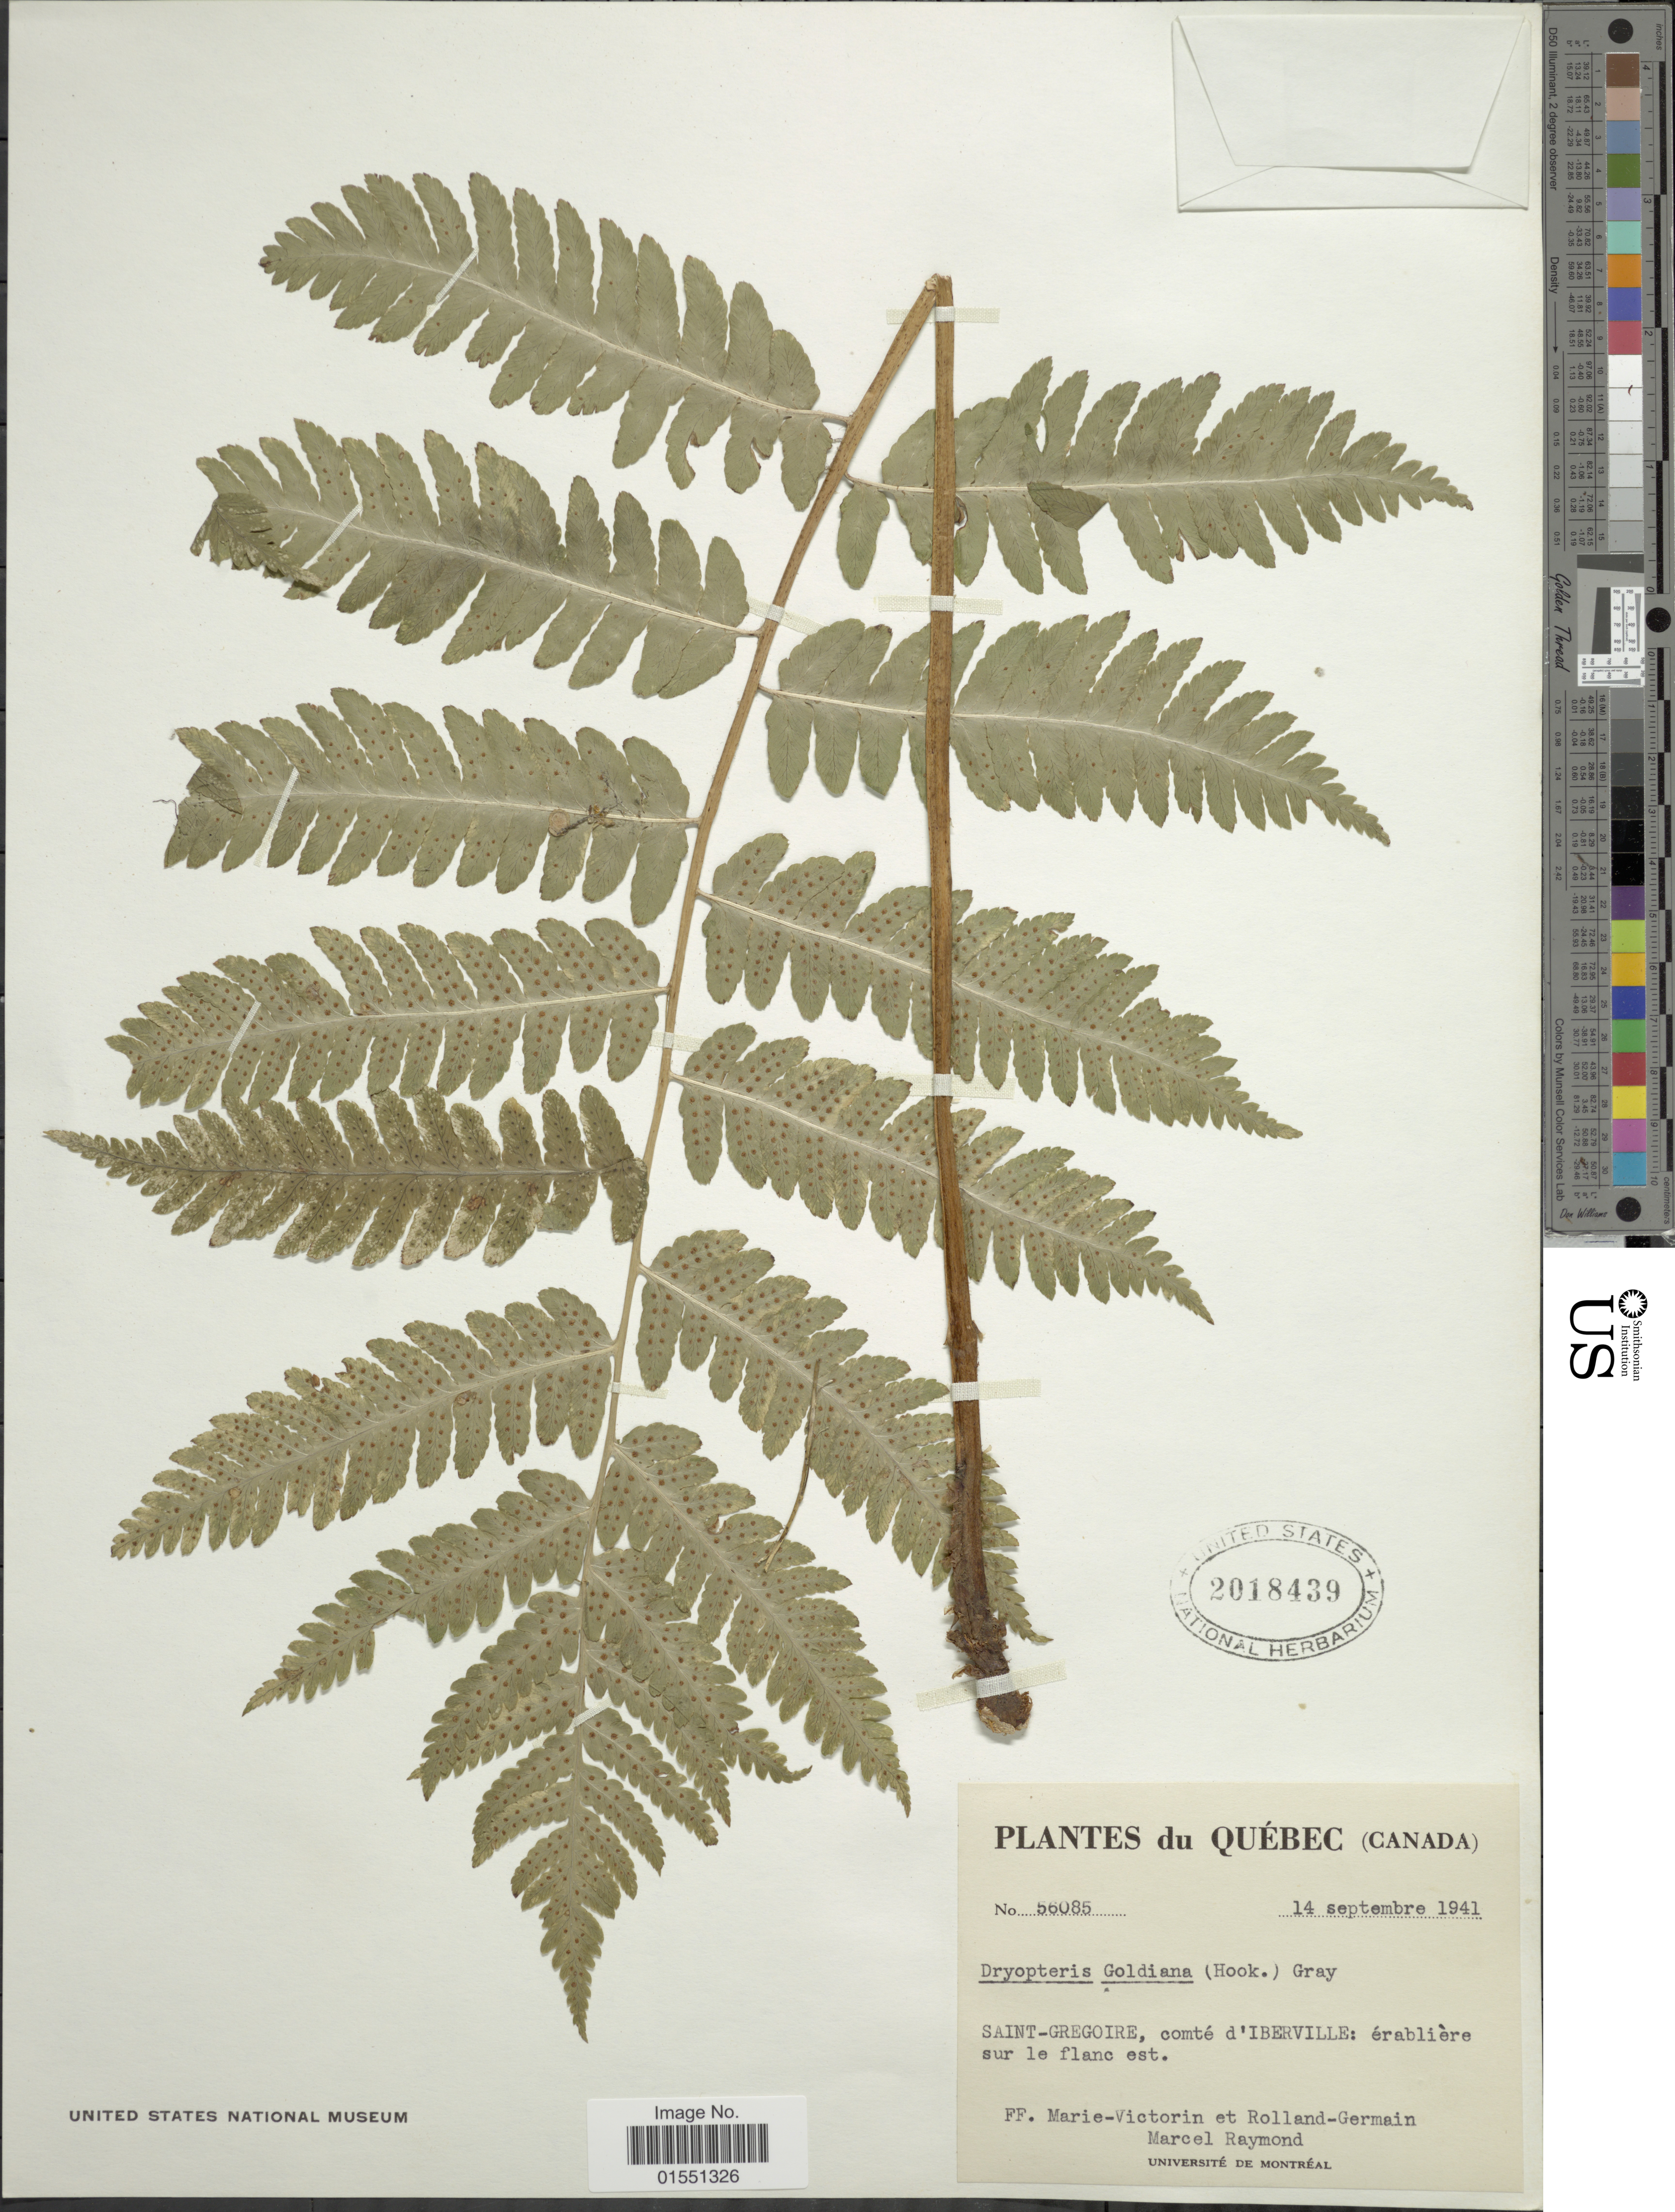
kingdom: Plantae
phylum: Tracheophyta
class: Polypodiopsida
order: Polypodiales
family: Dryopteridaceae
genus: Dryopteris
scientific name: Dryopteris goldiana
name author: (Hook. ex Goldie) A. Gray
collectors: Fr. Marie-Victorin, Rolland-Germain & M. Raymond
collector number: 56085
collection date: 1941-09-14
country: Canada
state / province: Quebec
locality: Saint-Gregoire, comté d'Iberville: érablière sur le flanc est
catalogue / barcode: US 2018439